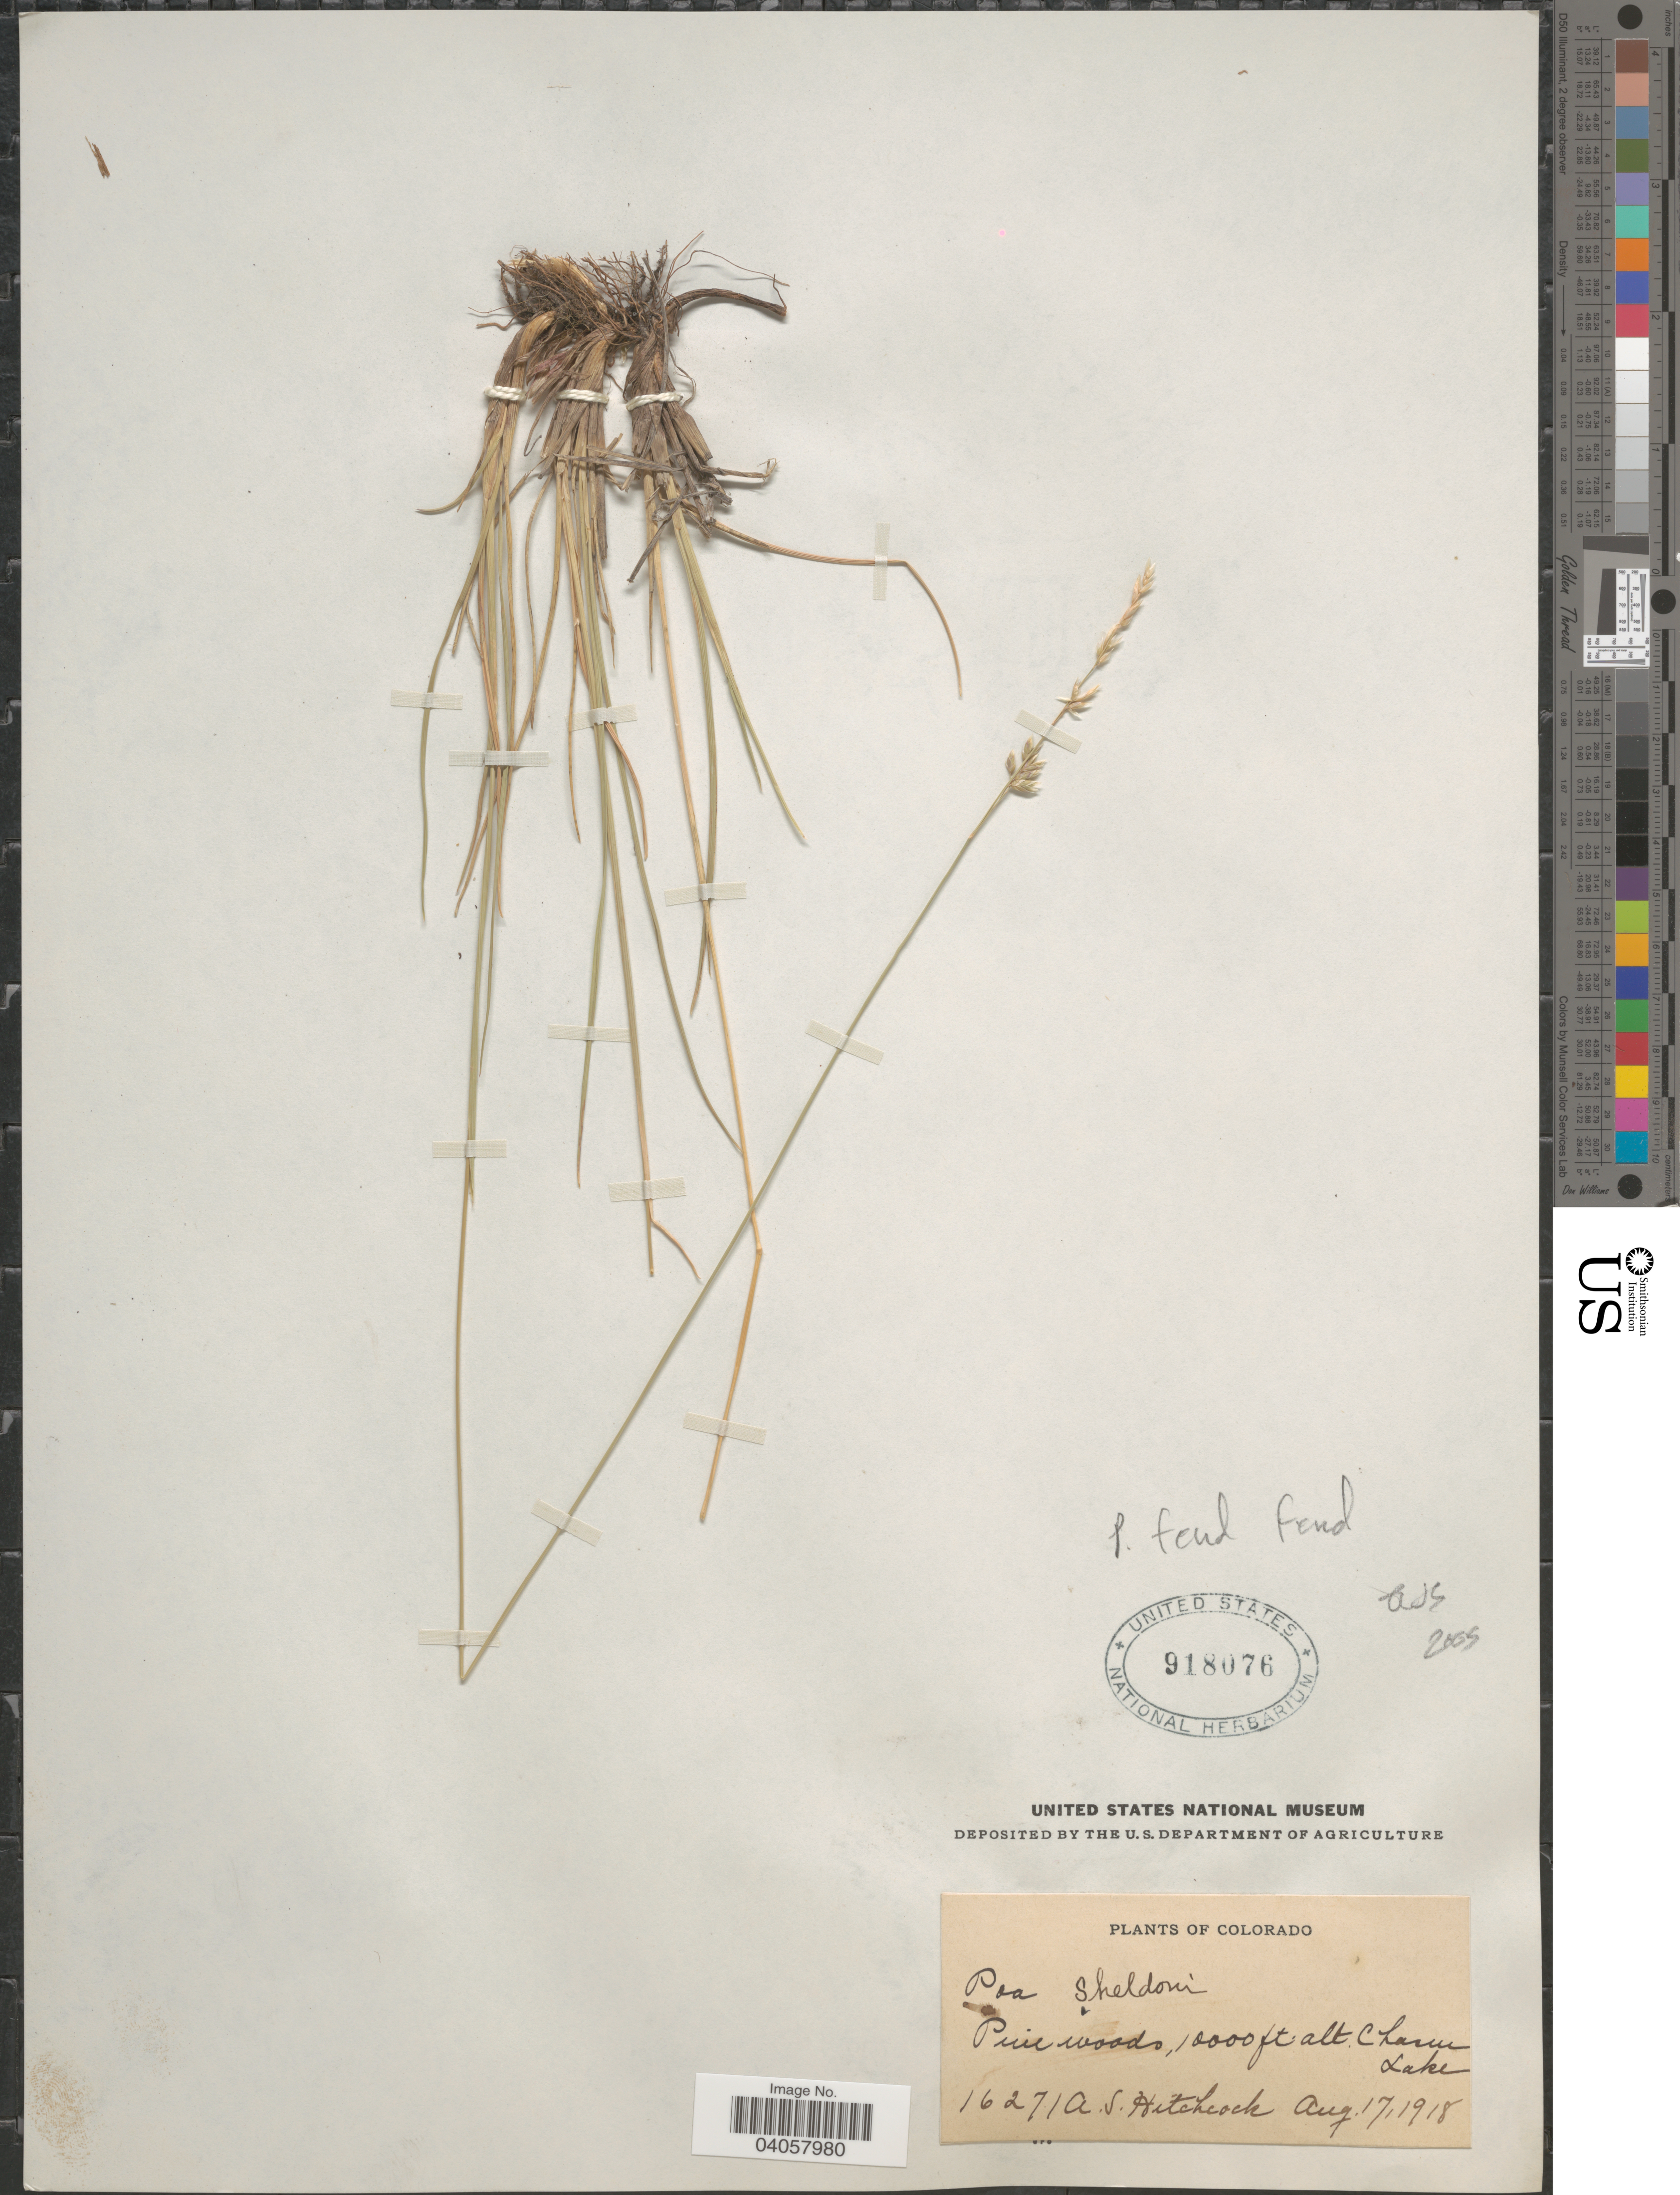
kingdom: Plantae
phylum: Tracheophyta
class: Liliopsida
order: Poales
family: Poaceae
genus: Poa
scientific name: Poa fendleriana subsp. longiligula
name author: (Scribn. & T.A. Williams) Soreng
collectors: A. S. Hitchcock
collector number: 16271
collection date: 1918-08-17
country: United States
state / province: Colorado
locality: Pine woods, Charm Lake.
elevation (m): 3048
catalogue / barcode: US 918076